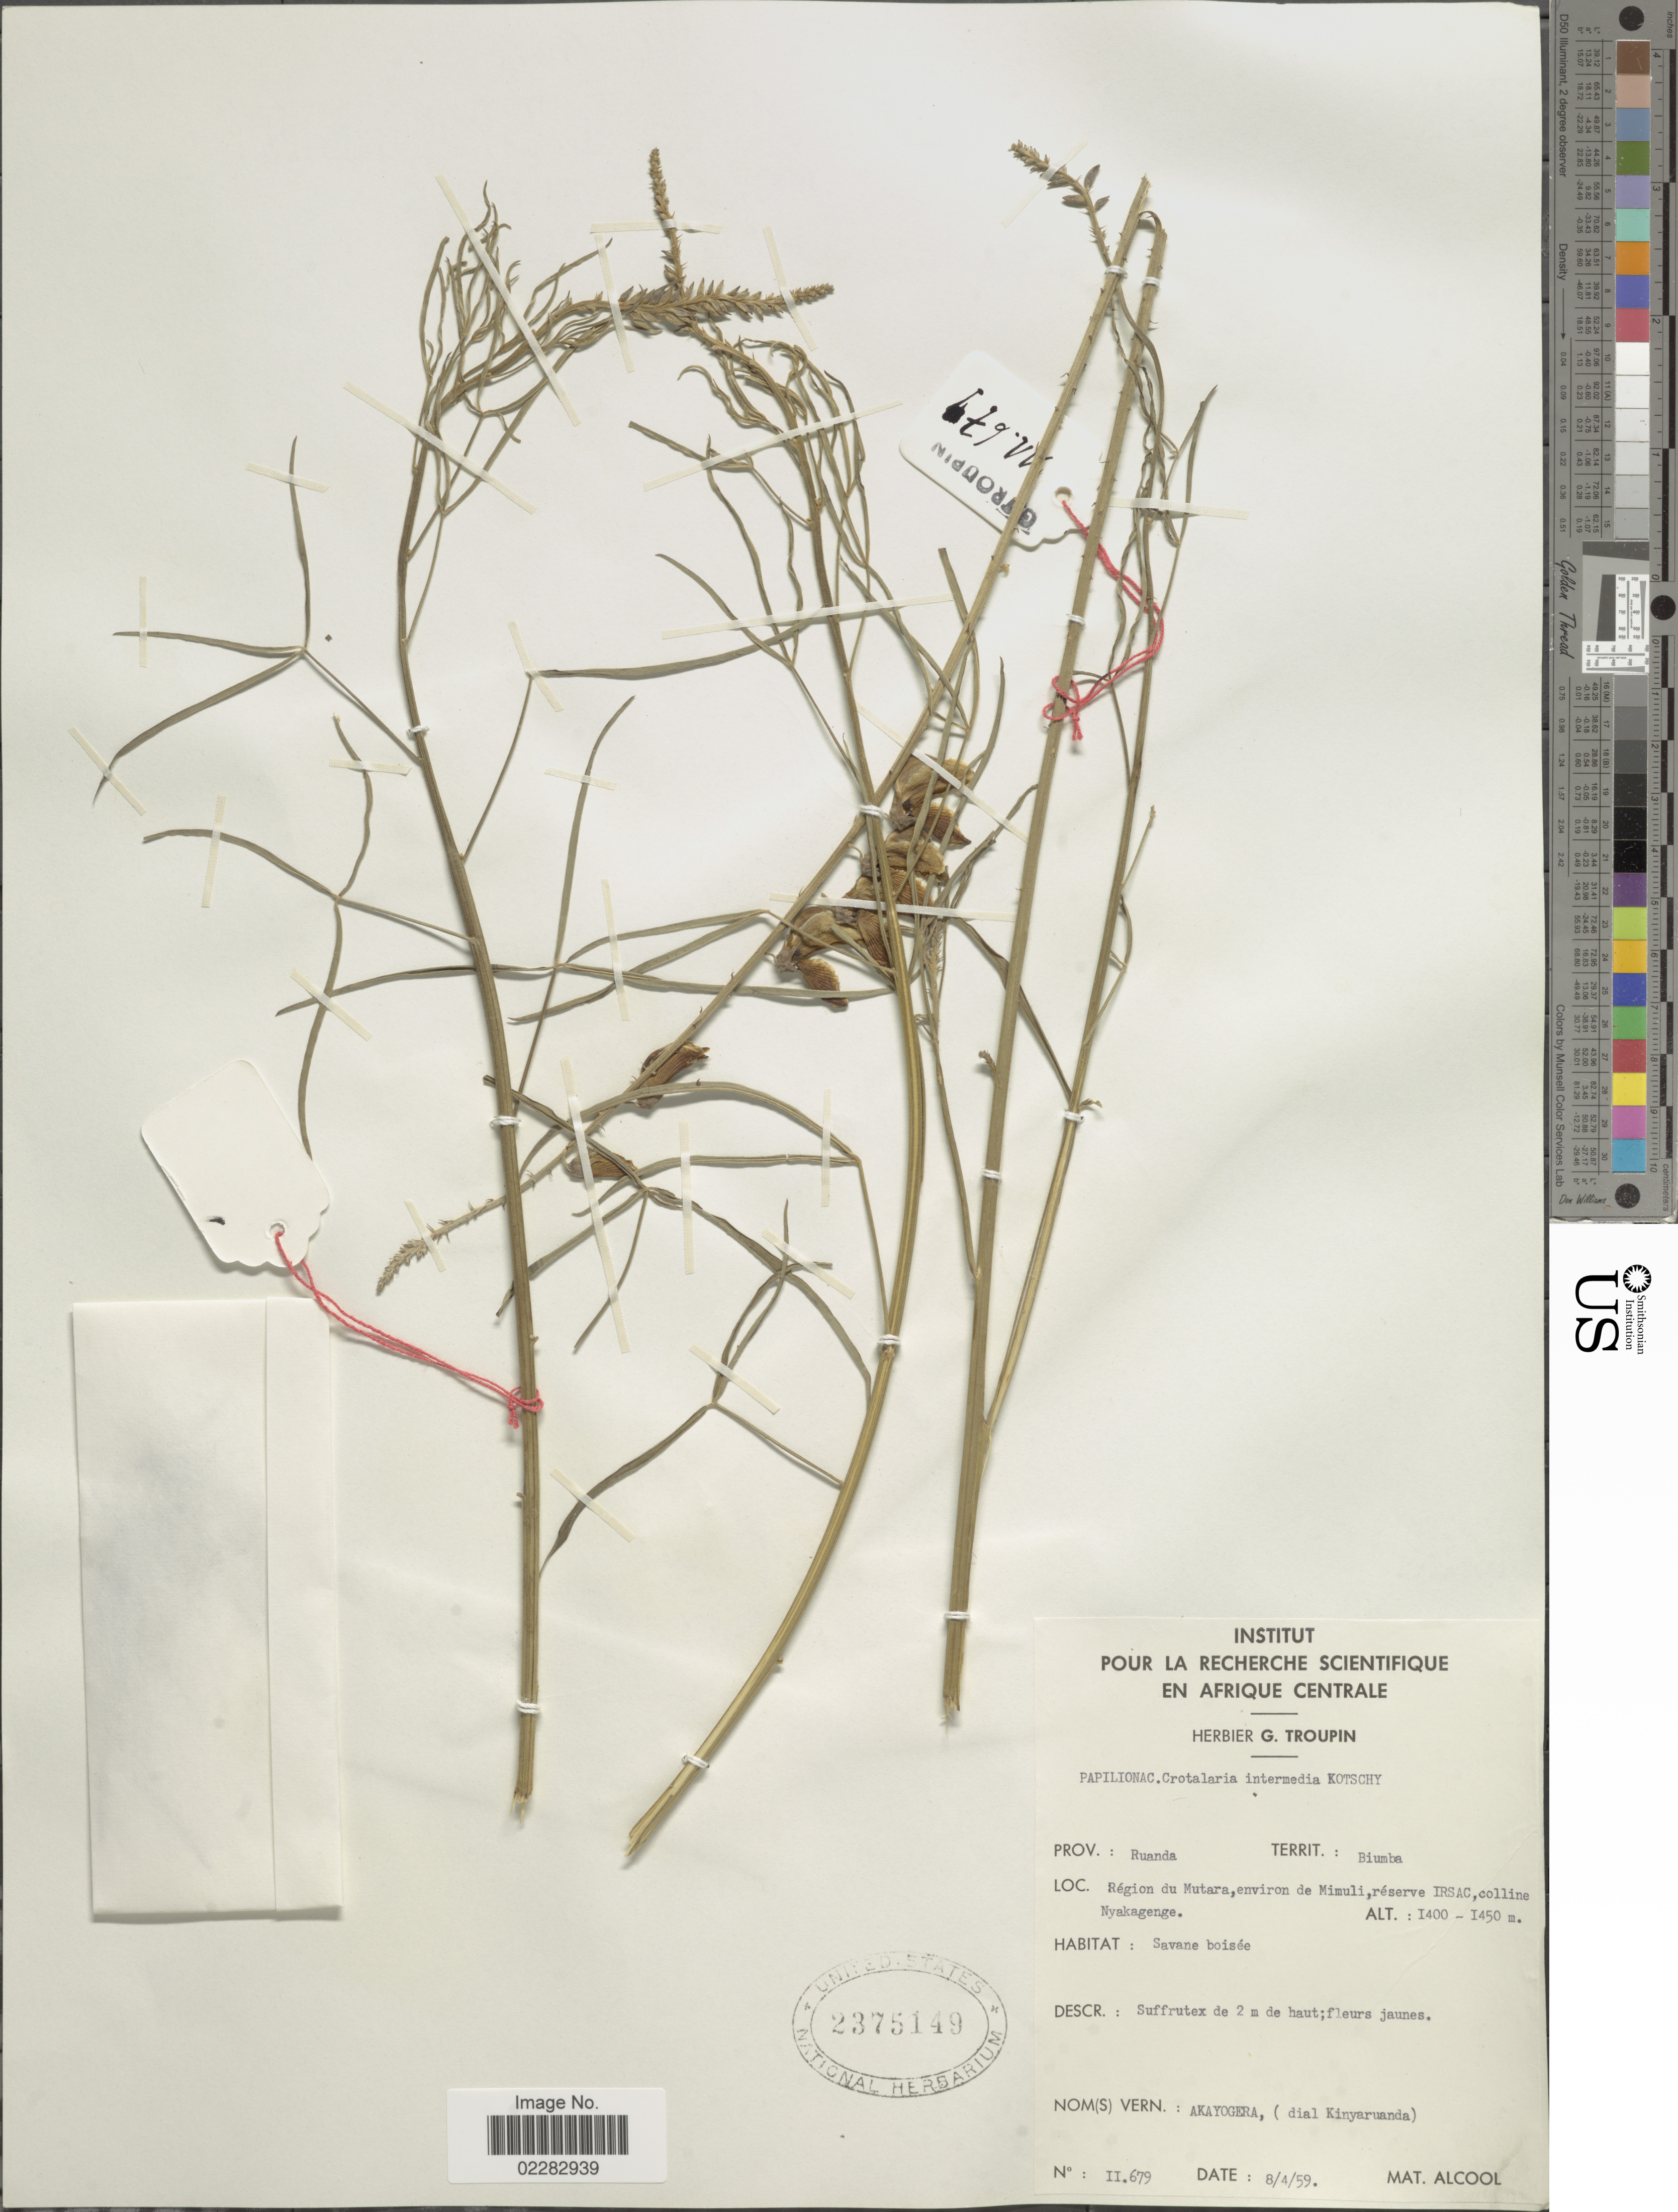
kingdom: Plantae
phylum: Tracheophyta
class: Magnoliopsida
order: Fabales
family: Fabaceae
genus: Crotalaria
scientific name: Crotalaria intermedia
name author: Kotschy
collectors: M. Alcool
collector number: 11679*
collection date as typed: Transcribed d/m/y: 8/4/59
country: Rwanda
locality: Prov. Ruanda, Territ.: Biumba, Region du Mutara, environ de mimuli, reserve Irsac, colline Nyakagenge.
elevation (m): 1400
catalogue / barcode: US 2375149